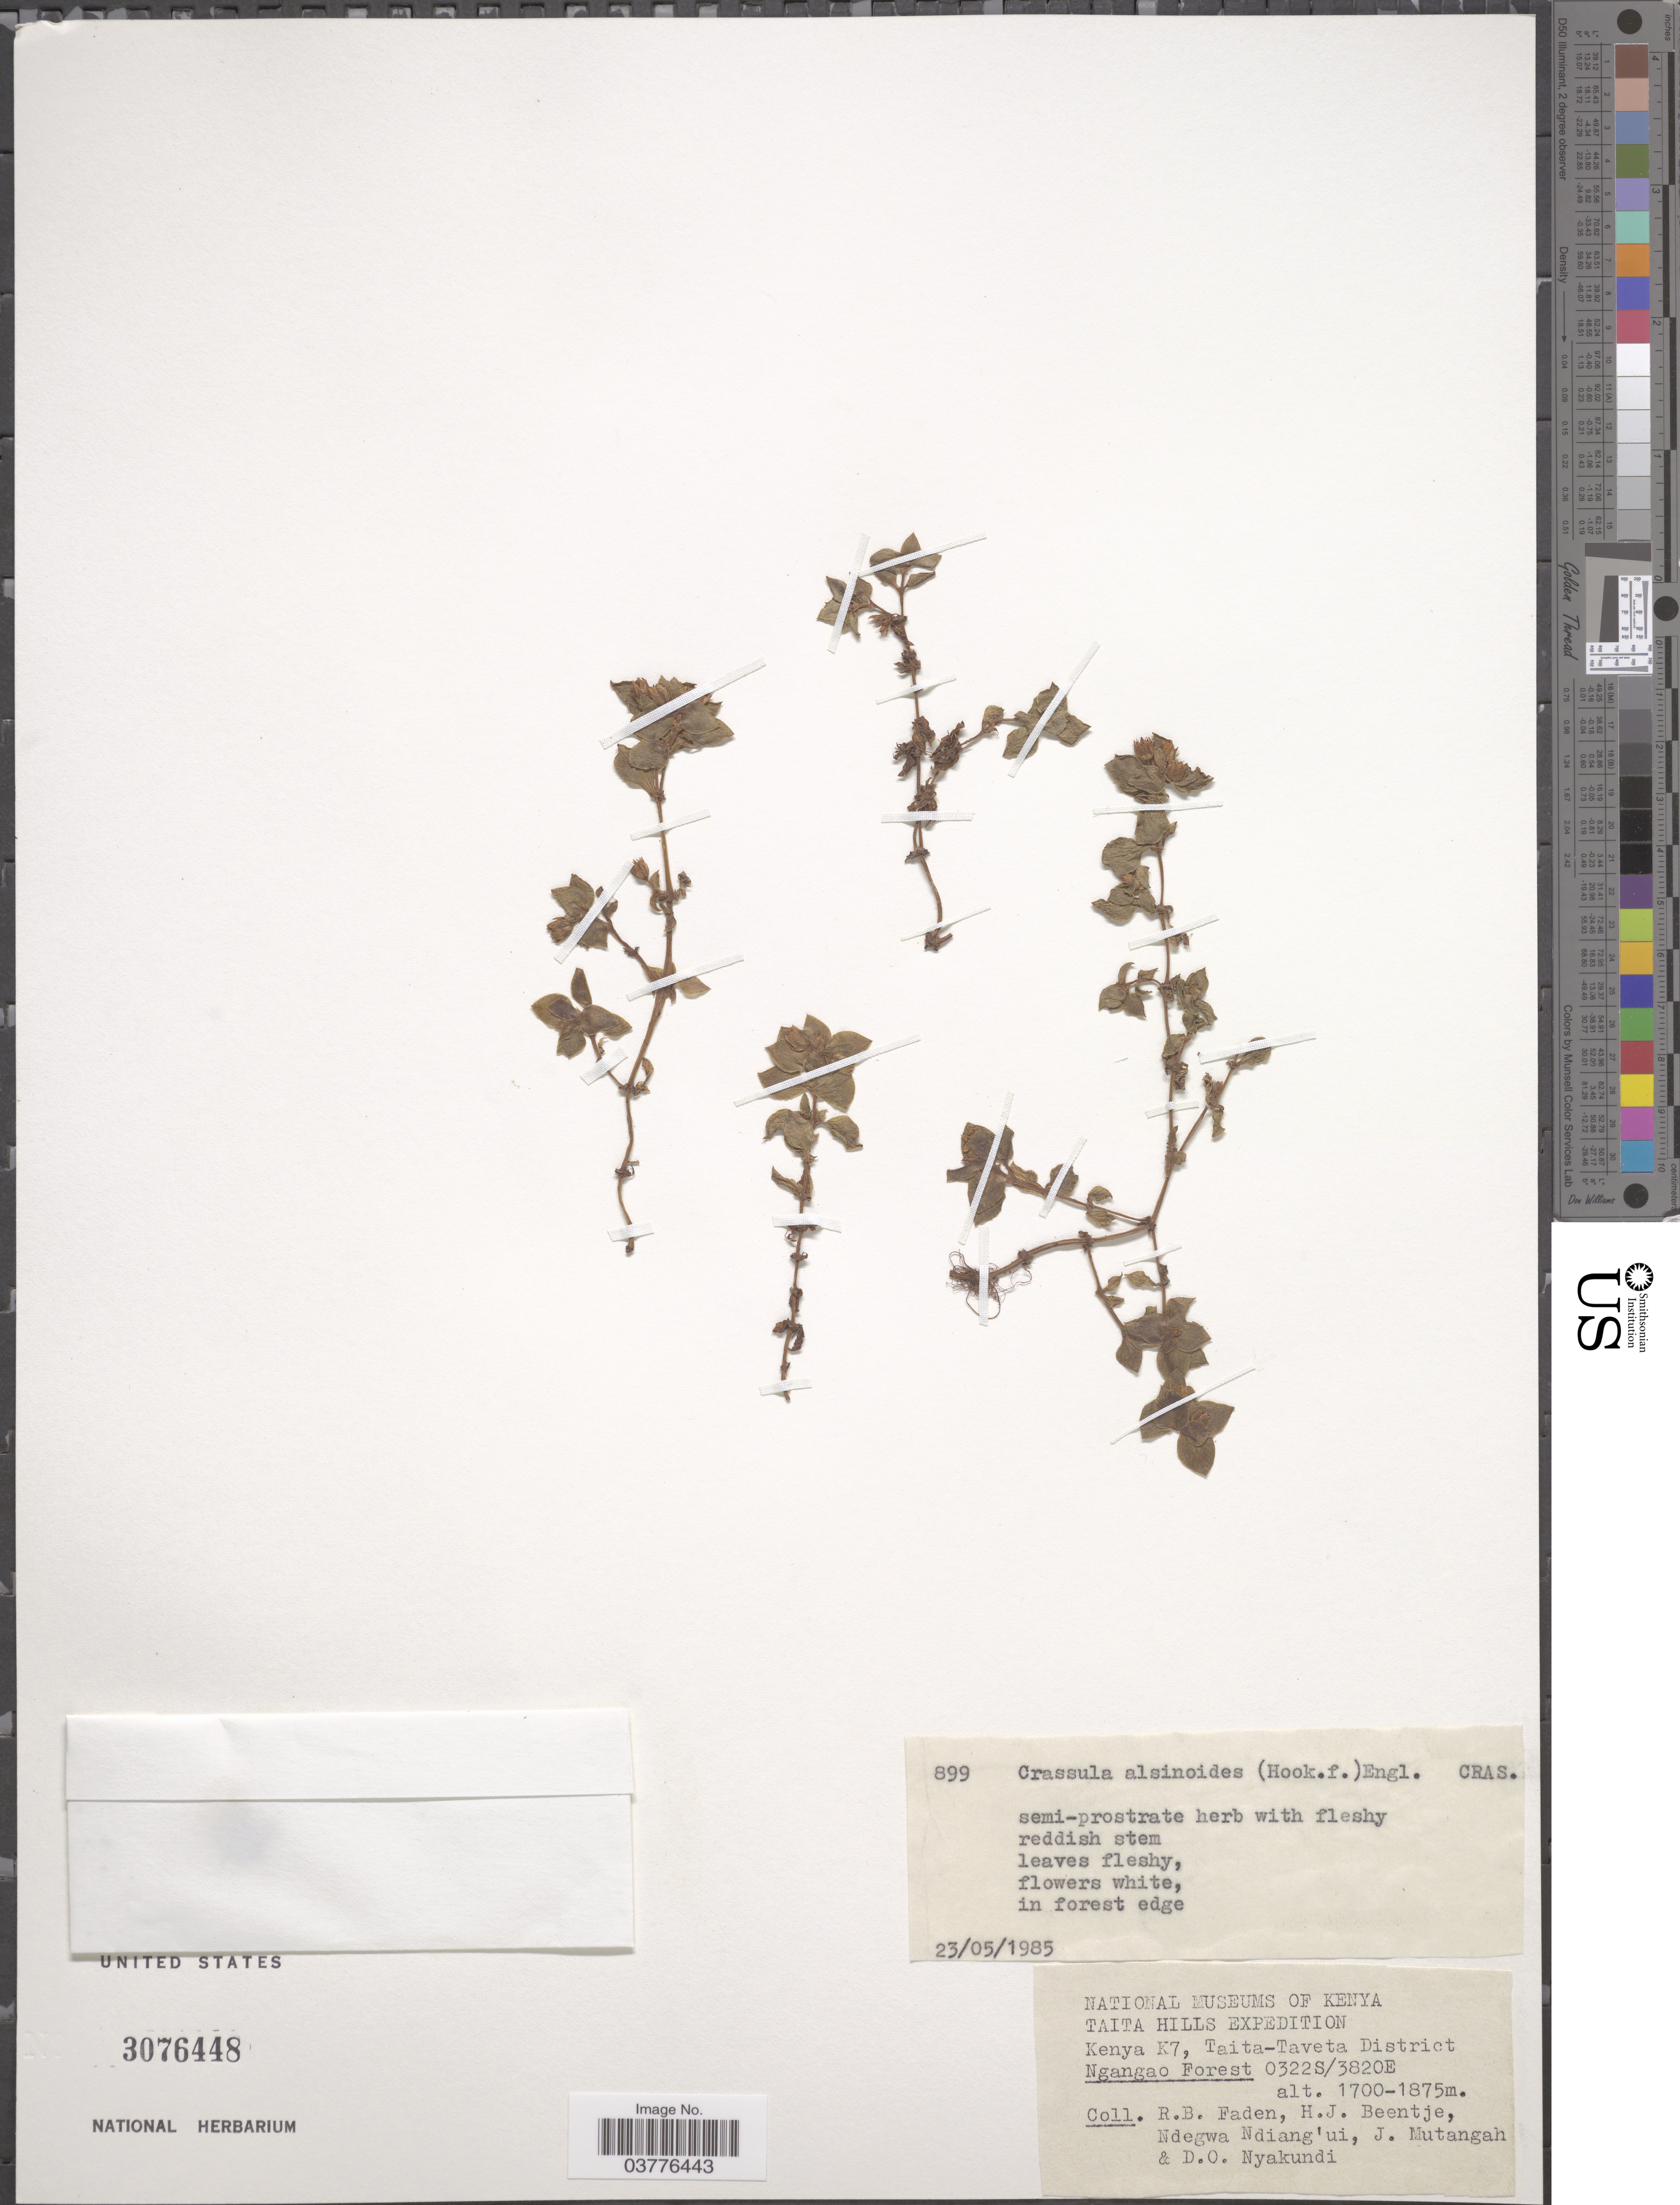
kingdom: Plantae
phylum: Tracheophyta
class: Magnoliopsida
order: Saxifragales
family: Crassulaceae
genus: Crassula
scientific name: Crassula alsinoides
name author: (Hook. f.) Engl.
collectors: R. B. Faden, H. J. Beentje, Ndegwa Ndiang'ui, J. Mutangah & D. Nyakundi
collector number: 899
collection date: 1985-05-23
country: Kenya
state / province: Taita Taveta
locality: K7, Taita-Taveta District. Ngangao Forest.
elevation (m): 1700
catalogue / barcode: US 3076448